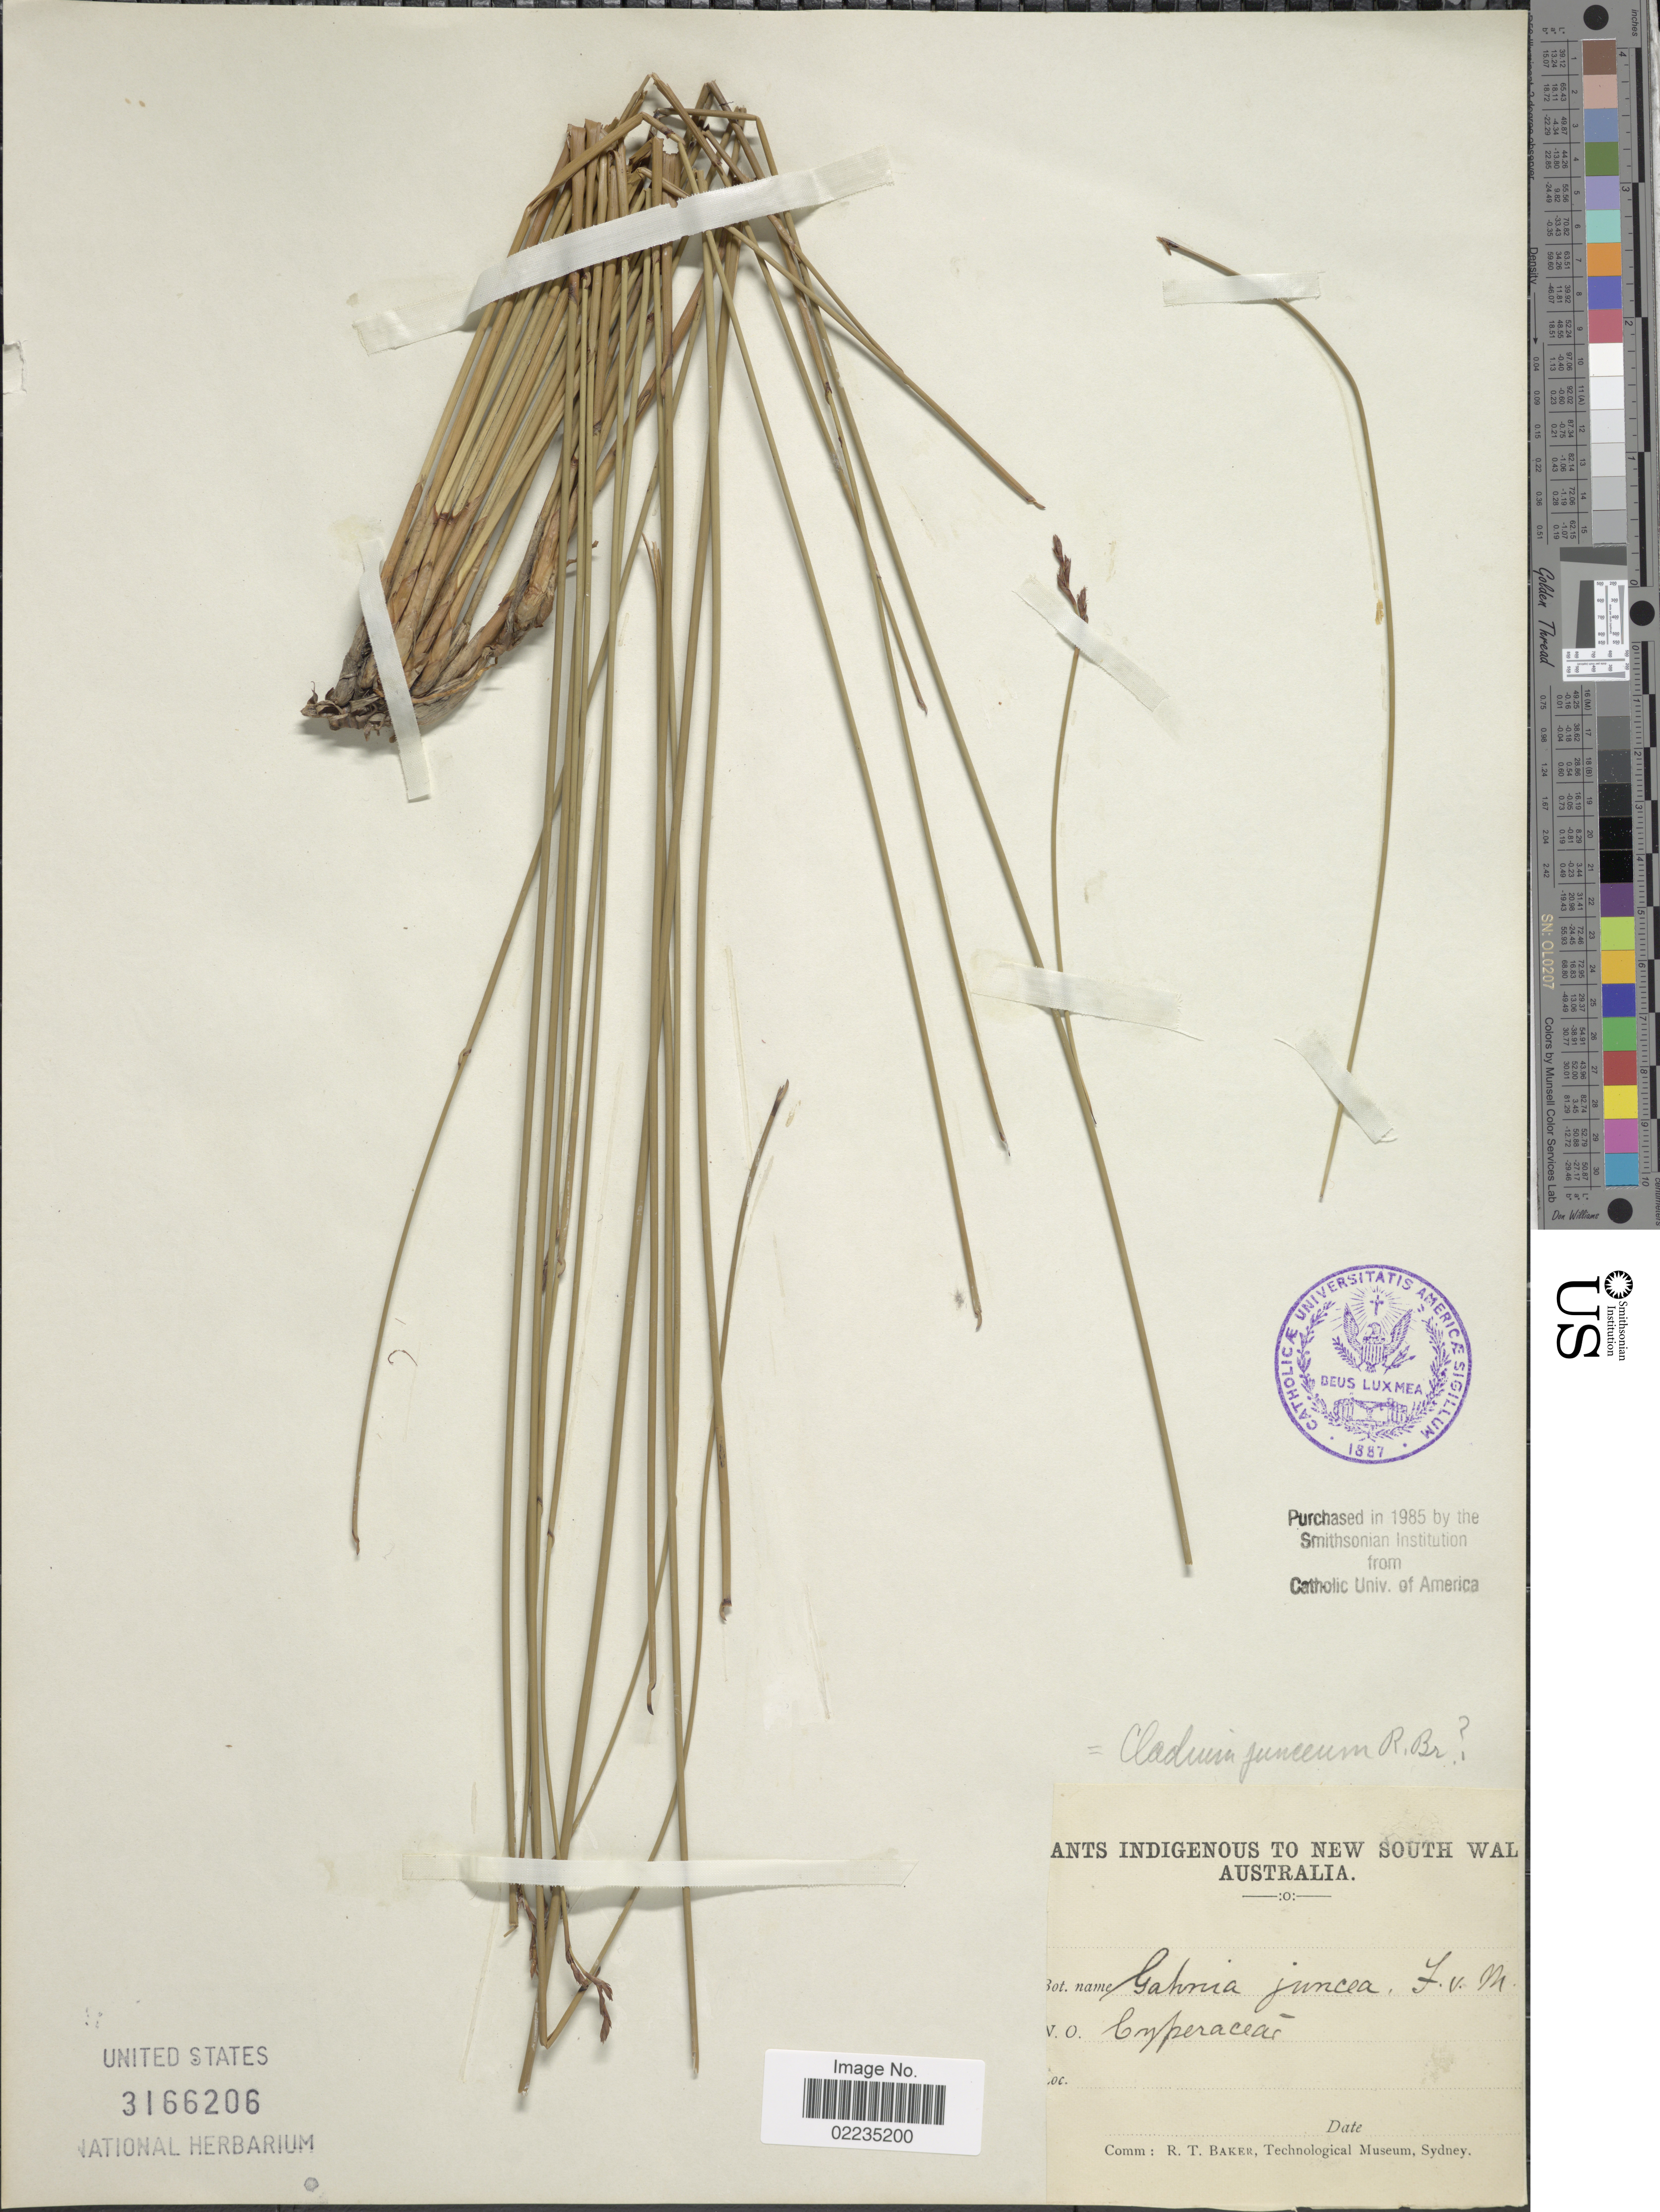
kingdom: Plantae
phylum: Tracheophyta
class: Liliopsida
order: Poales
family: Cyperaceae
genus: Machaerina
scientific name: Machaerina juncea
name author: (R. Br.) T. Koyama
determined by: Strong, Mark T., (BOT), Smithsonian Institution - National Museum of Natural History (UNITED STATES)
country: Australia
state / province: New South Wales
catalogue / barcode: US 3166206